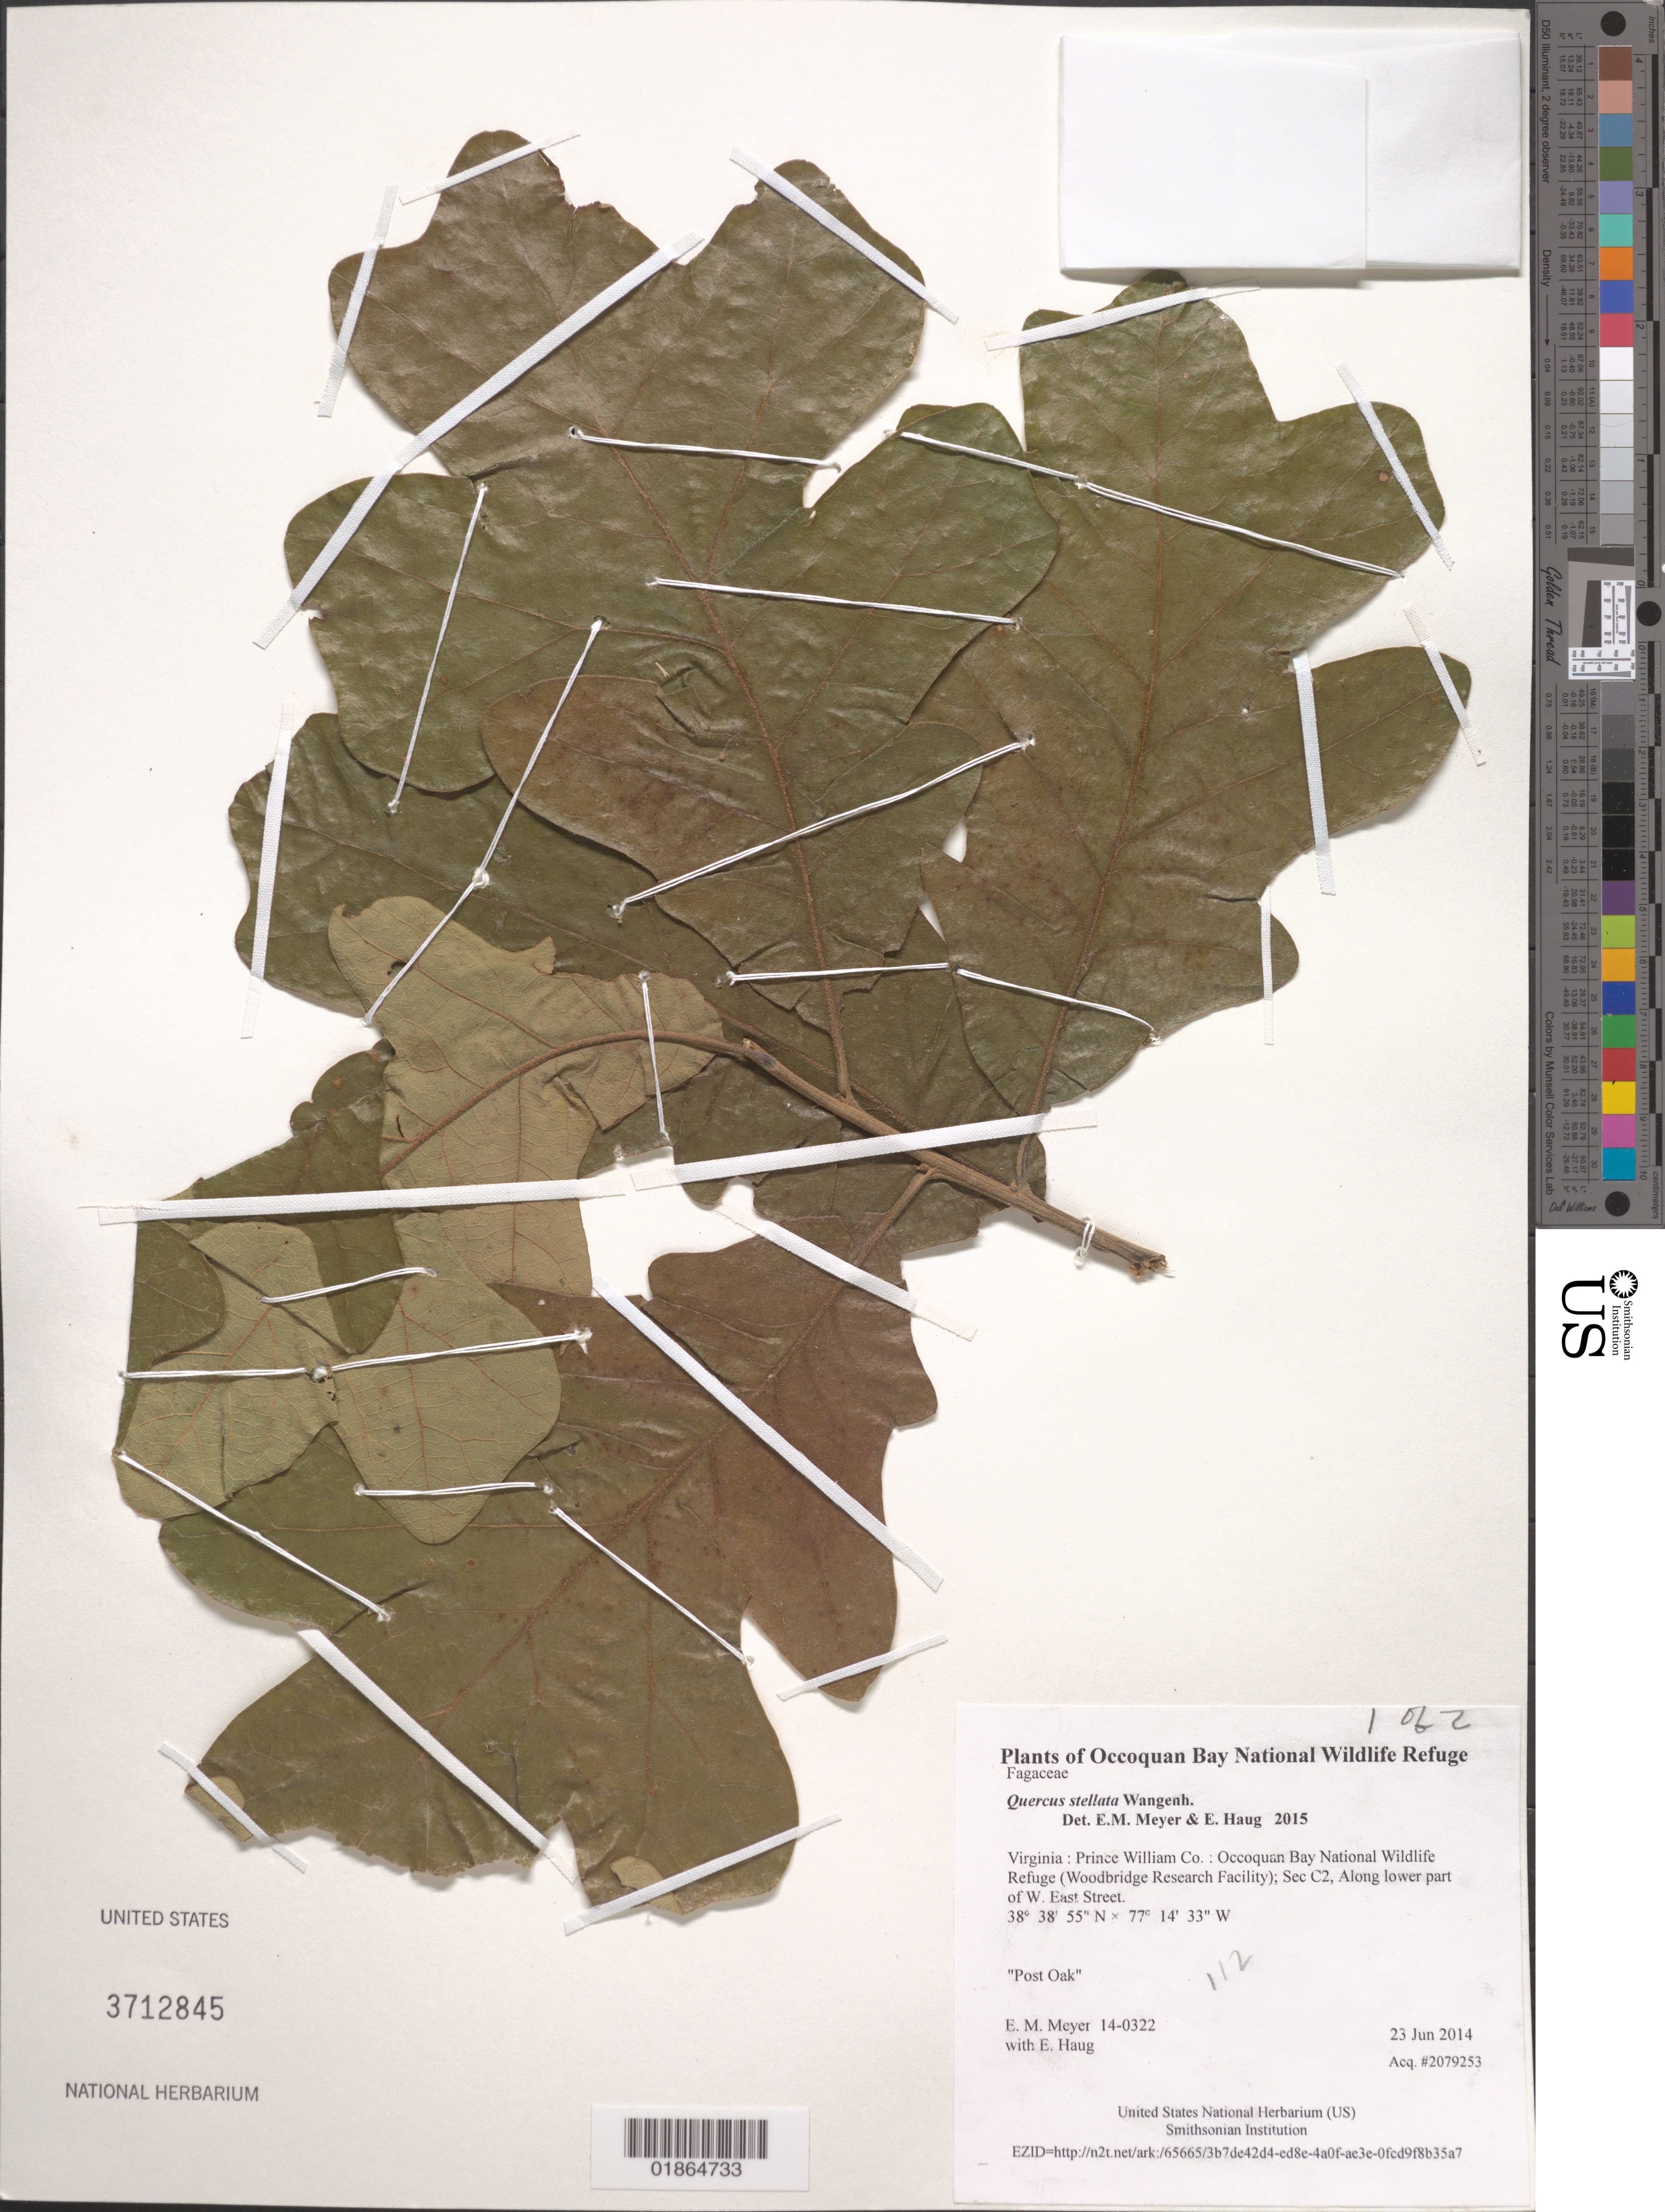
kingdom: Plantae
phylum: Tracheophyta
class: Magnoliopsida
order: Fagales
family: Fagaceae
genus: Quercus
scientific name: Quercus stellata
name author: Wangenh.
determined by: Meyer, E. M.; Haug, E.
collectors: E. M. Meyer & E. Haug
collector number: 14-0322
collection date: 2014-06-23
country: United States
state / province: Virginia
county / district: Prince William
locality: Occoquan Bay National Wildlife Refuge (Woodbridge Research Facility); Sec C2, Along lower part of W. East Street.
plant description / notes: Post Oak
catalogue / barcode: US 3712845